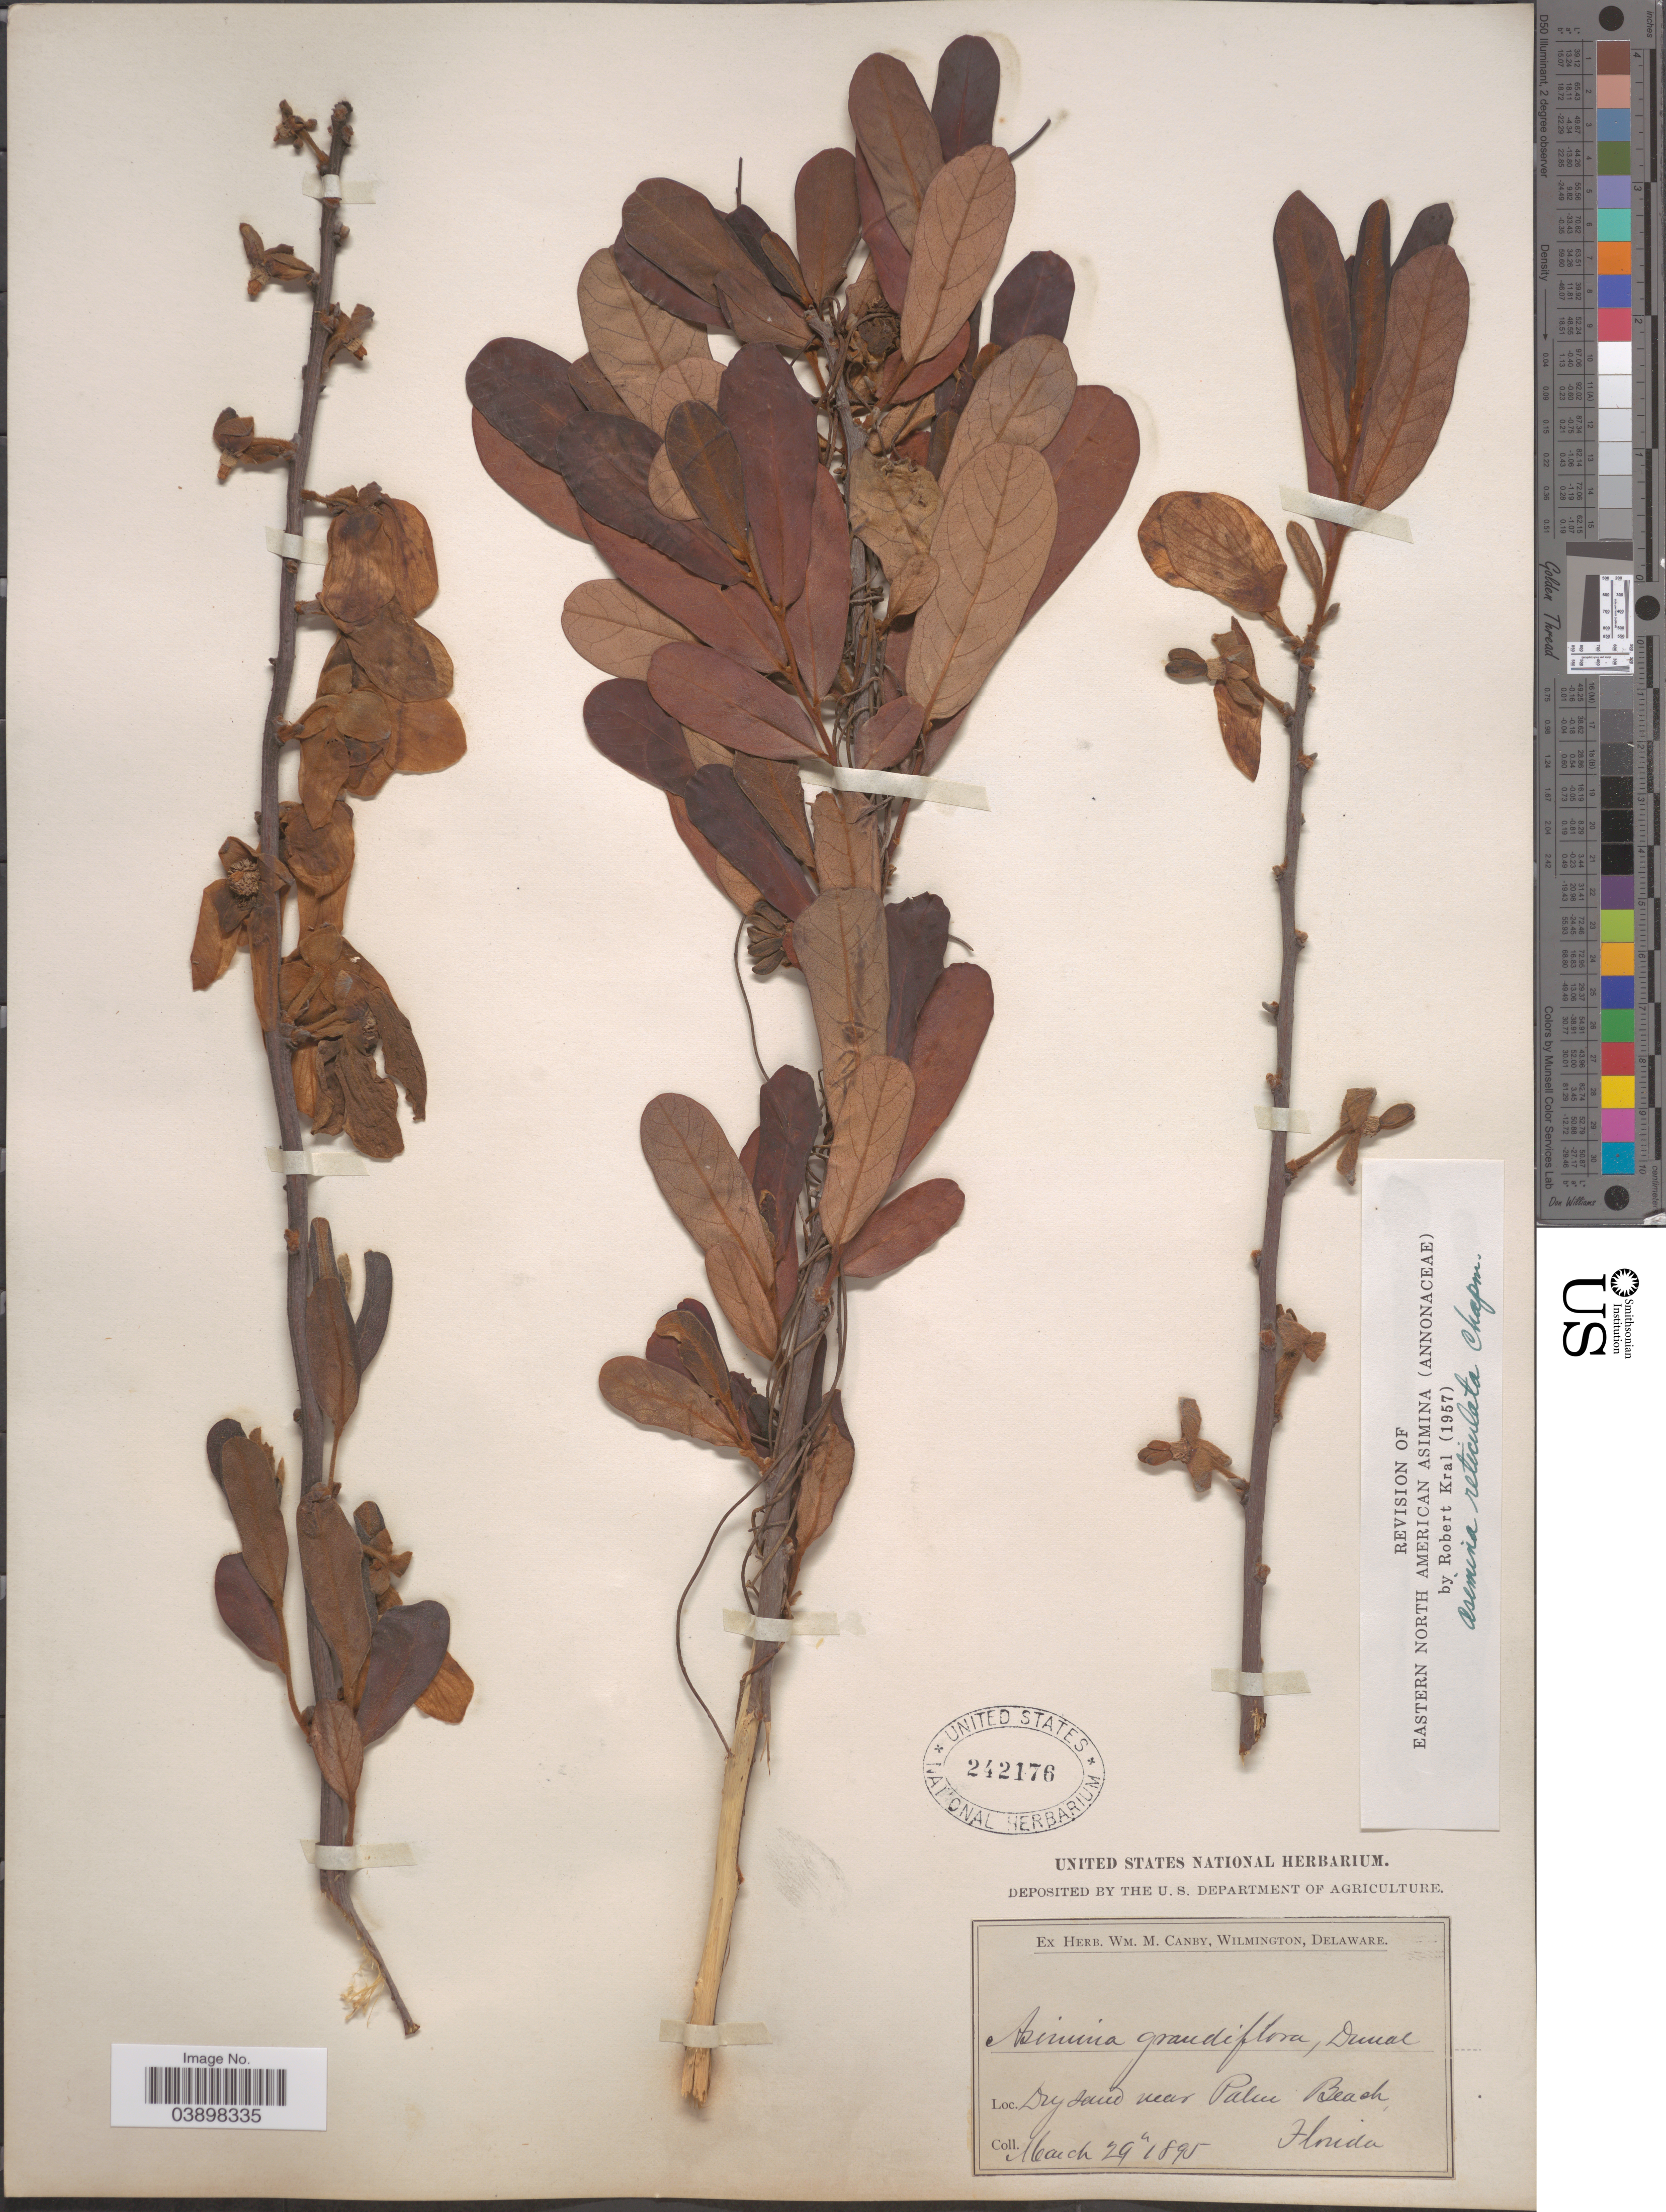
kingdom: Plantae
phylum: Tracheophyta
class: Magnoliopsida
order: Magnoliales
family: Annonaceae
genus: Asimina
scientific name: Asimina reticulata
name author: (Shuttlew.) Chapm.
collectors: ex herb. W.M. Canby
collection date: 1895-03-29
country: United States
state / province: Florida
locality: Dry sand near Palm Beach.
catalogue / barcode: US 242176